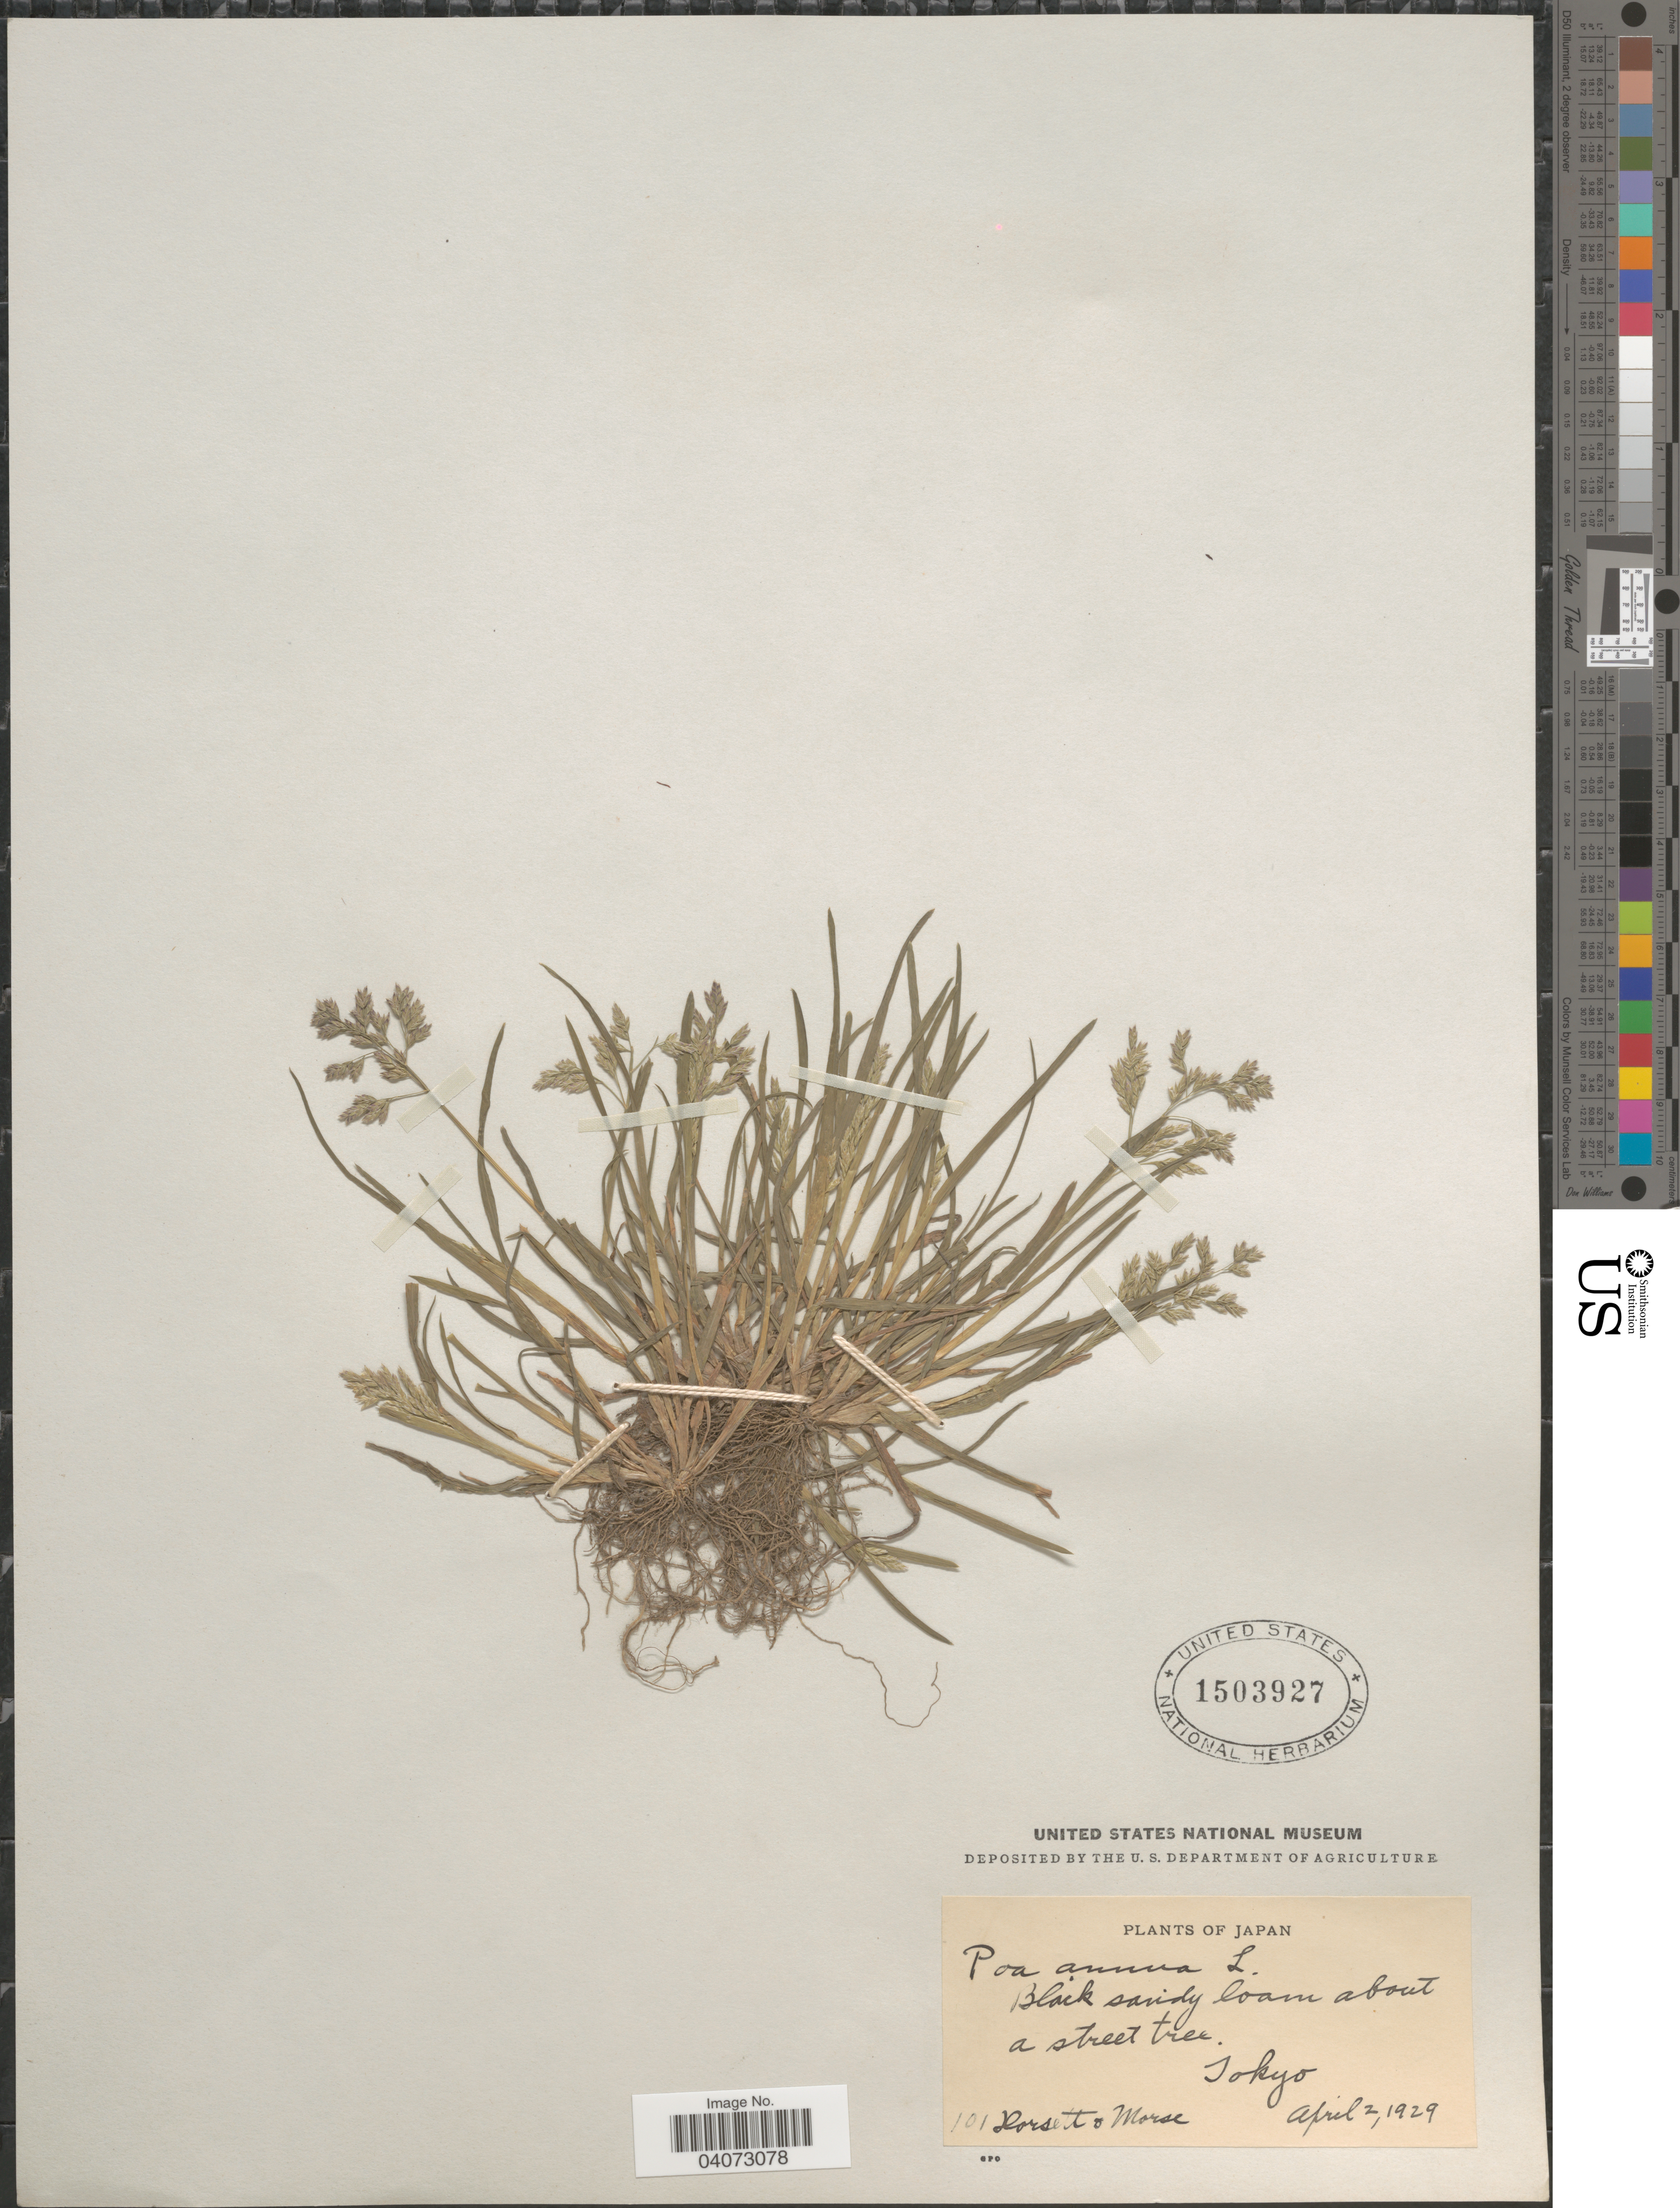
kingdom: Plantae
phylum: Tracheophyta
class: Liliopsida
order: Poales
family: Poaceae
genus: Poa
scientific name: Poa annua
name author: L.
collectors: -- Dorsett & -. Morse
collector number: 101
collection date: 1929-04-02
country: Japan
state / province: Tokyo, Federal City of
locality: Black sandy loam about a street tree.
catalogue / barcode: US 1503927